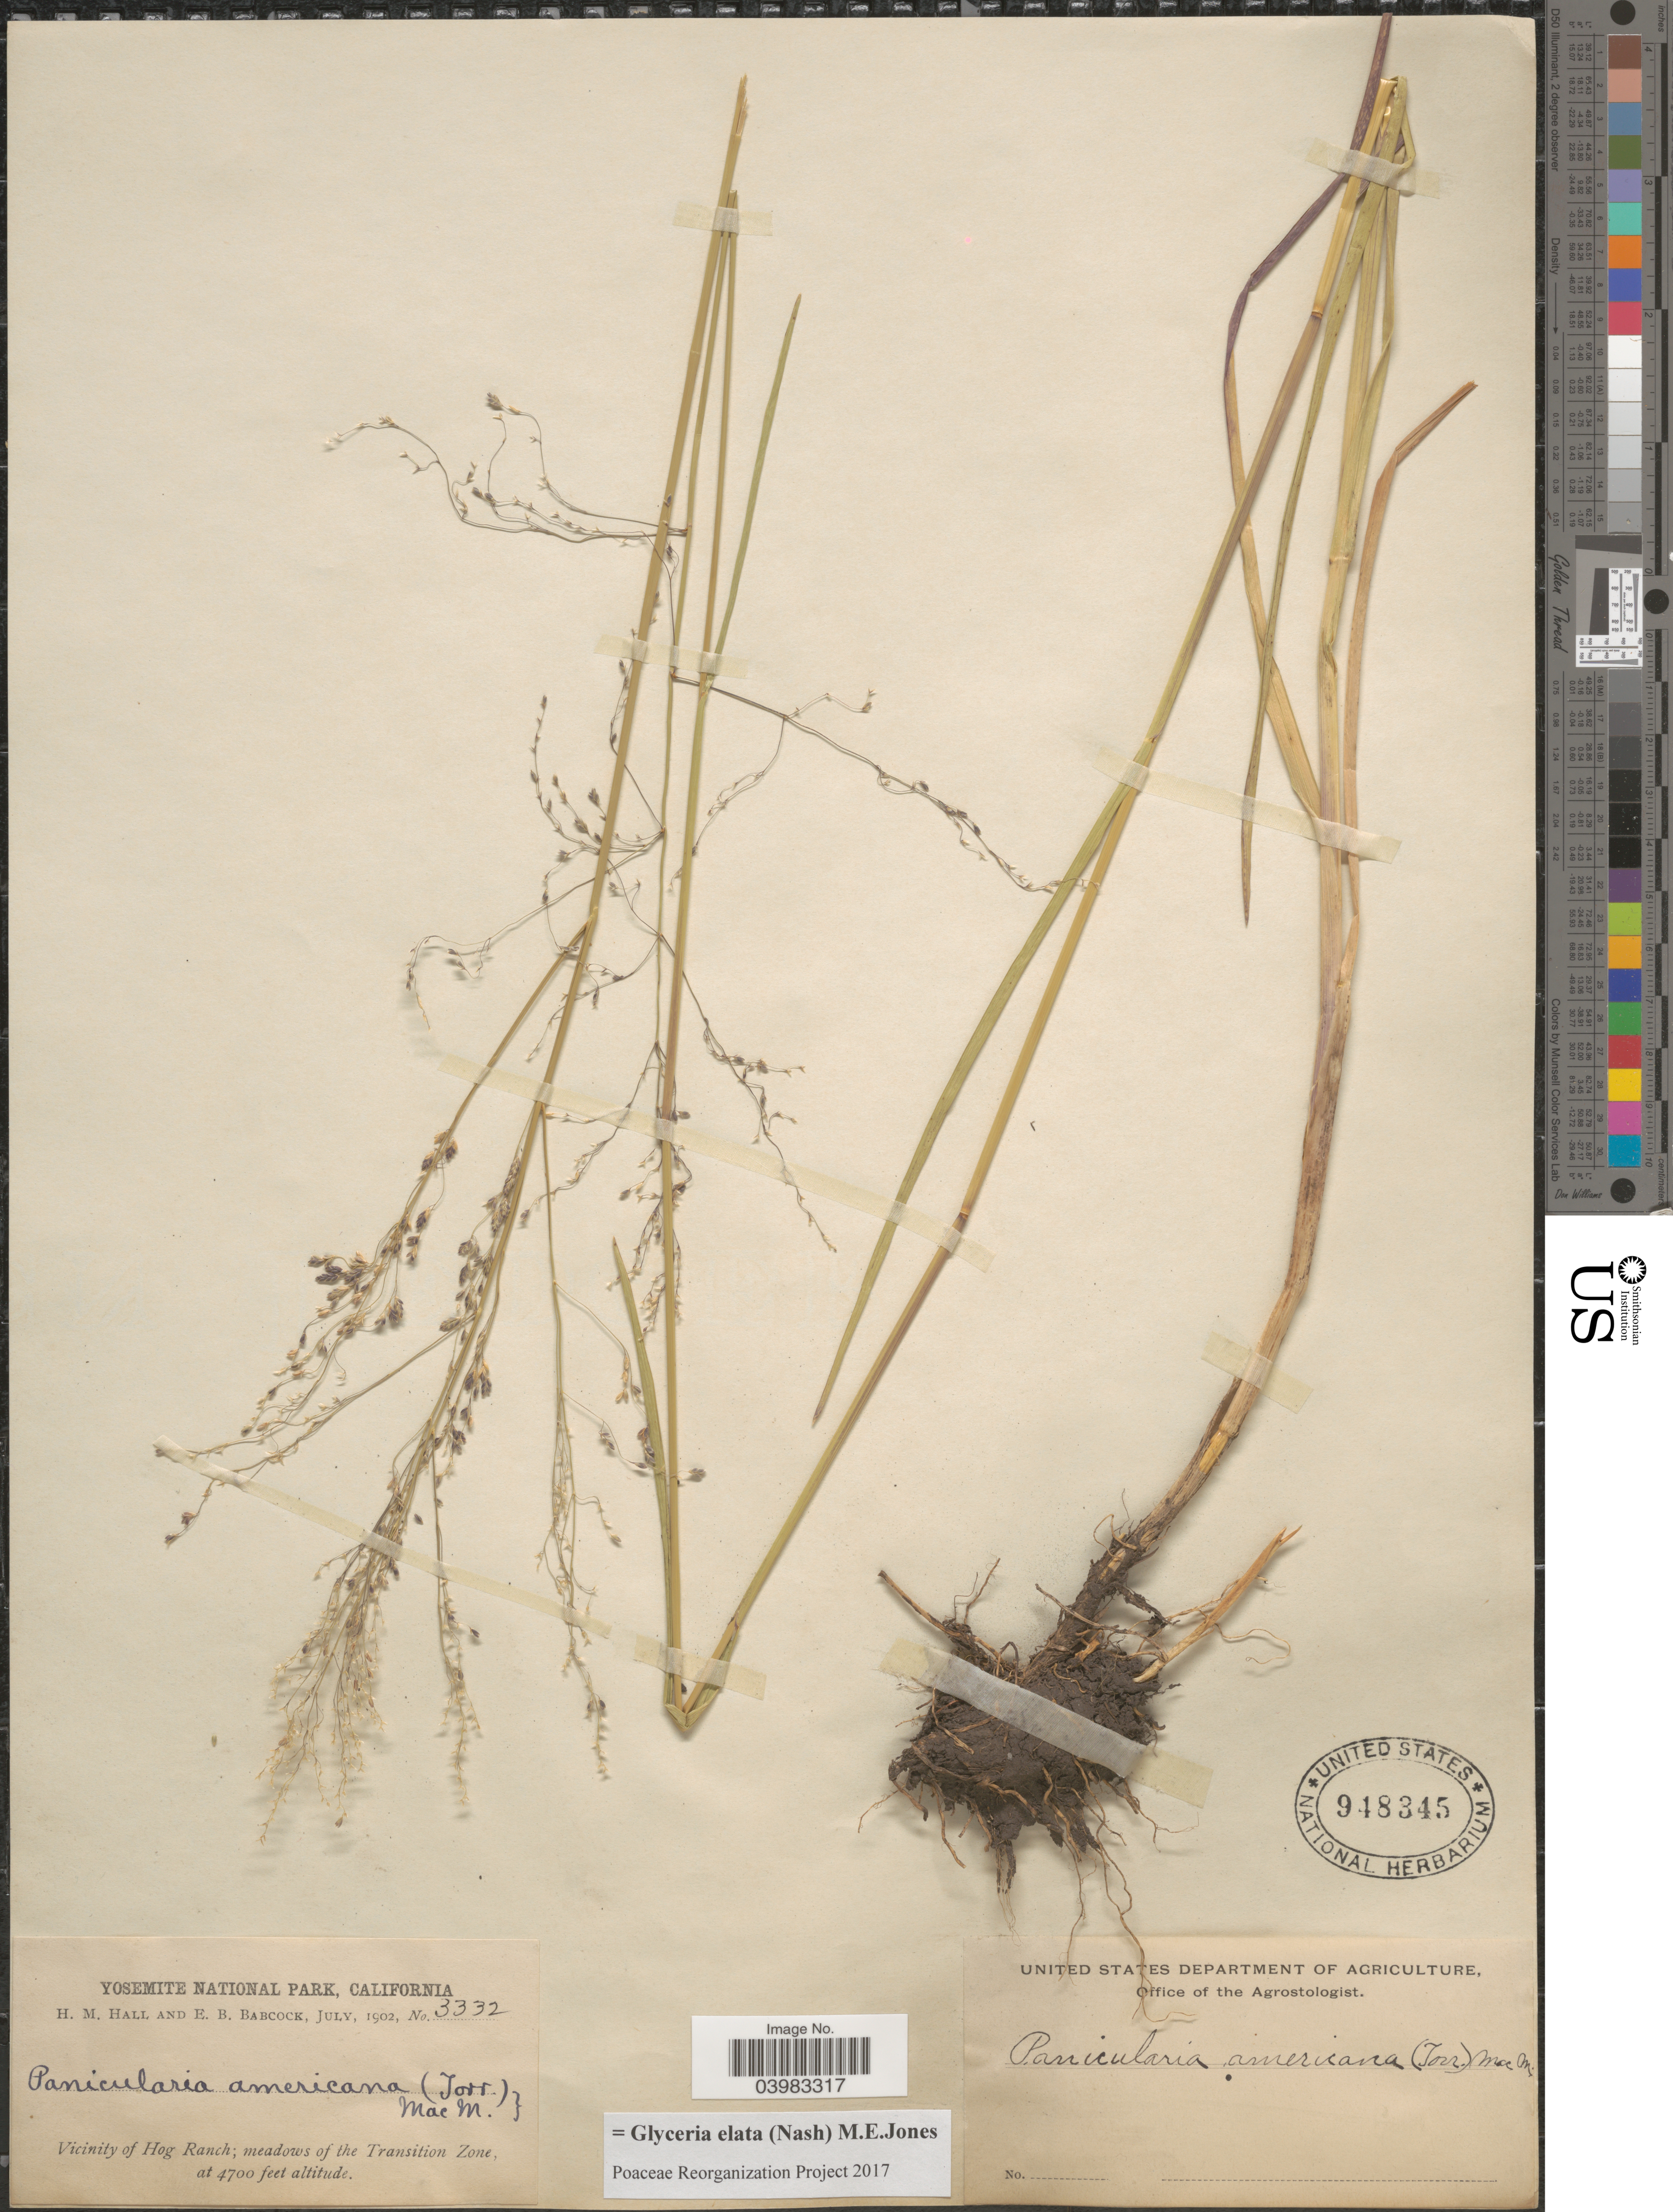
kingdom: Plantae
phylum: Tracheophyta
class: Liliopsida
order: Poales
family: Poaceae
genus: Glyceria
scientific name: Glyceria elata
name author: (Nash) M.E. Jones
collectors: H. M. Hall & E. B. Babcock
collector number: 3332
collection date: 1902-07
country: United States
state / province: California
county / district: Mariposa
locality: Yosemite National Park. Vicinity of Hog Ranch; meadows of the Transition Zone.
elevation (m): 1433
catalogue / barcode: US 948345